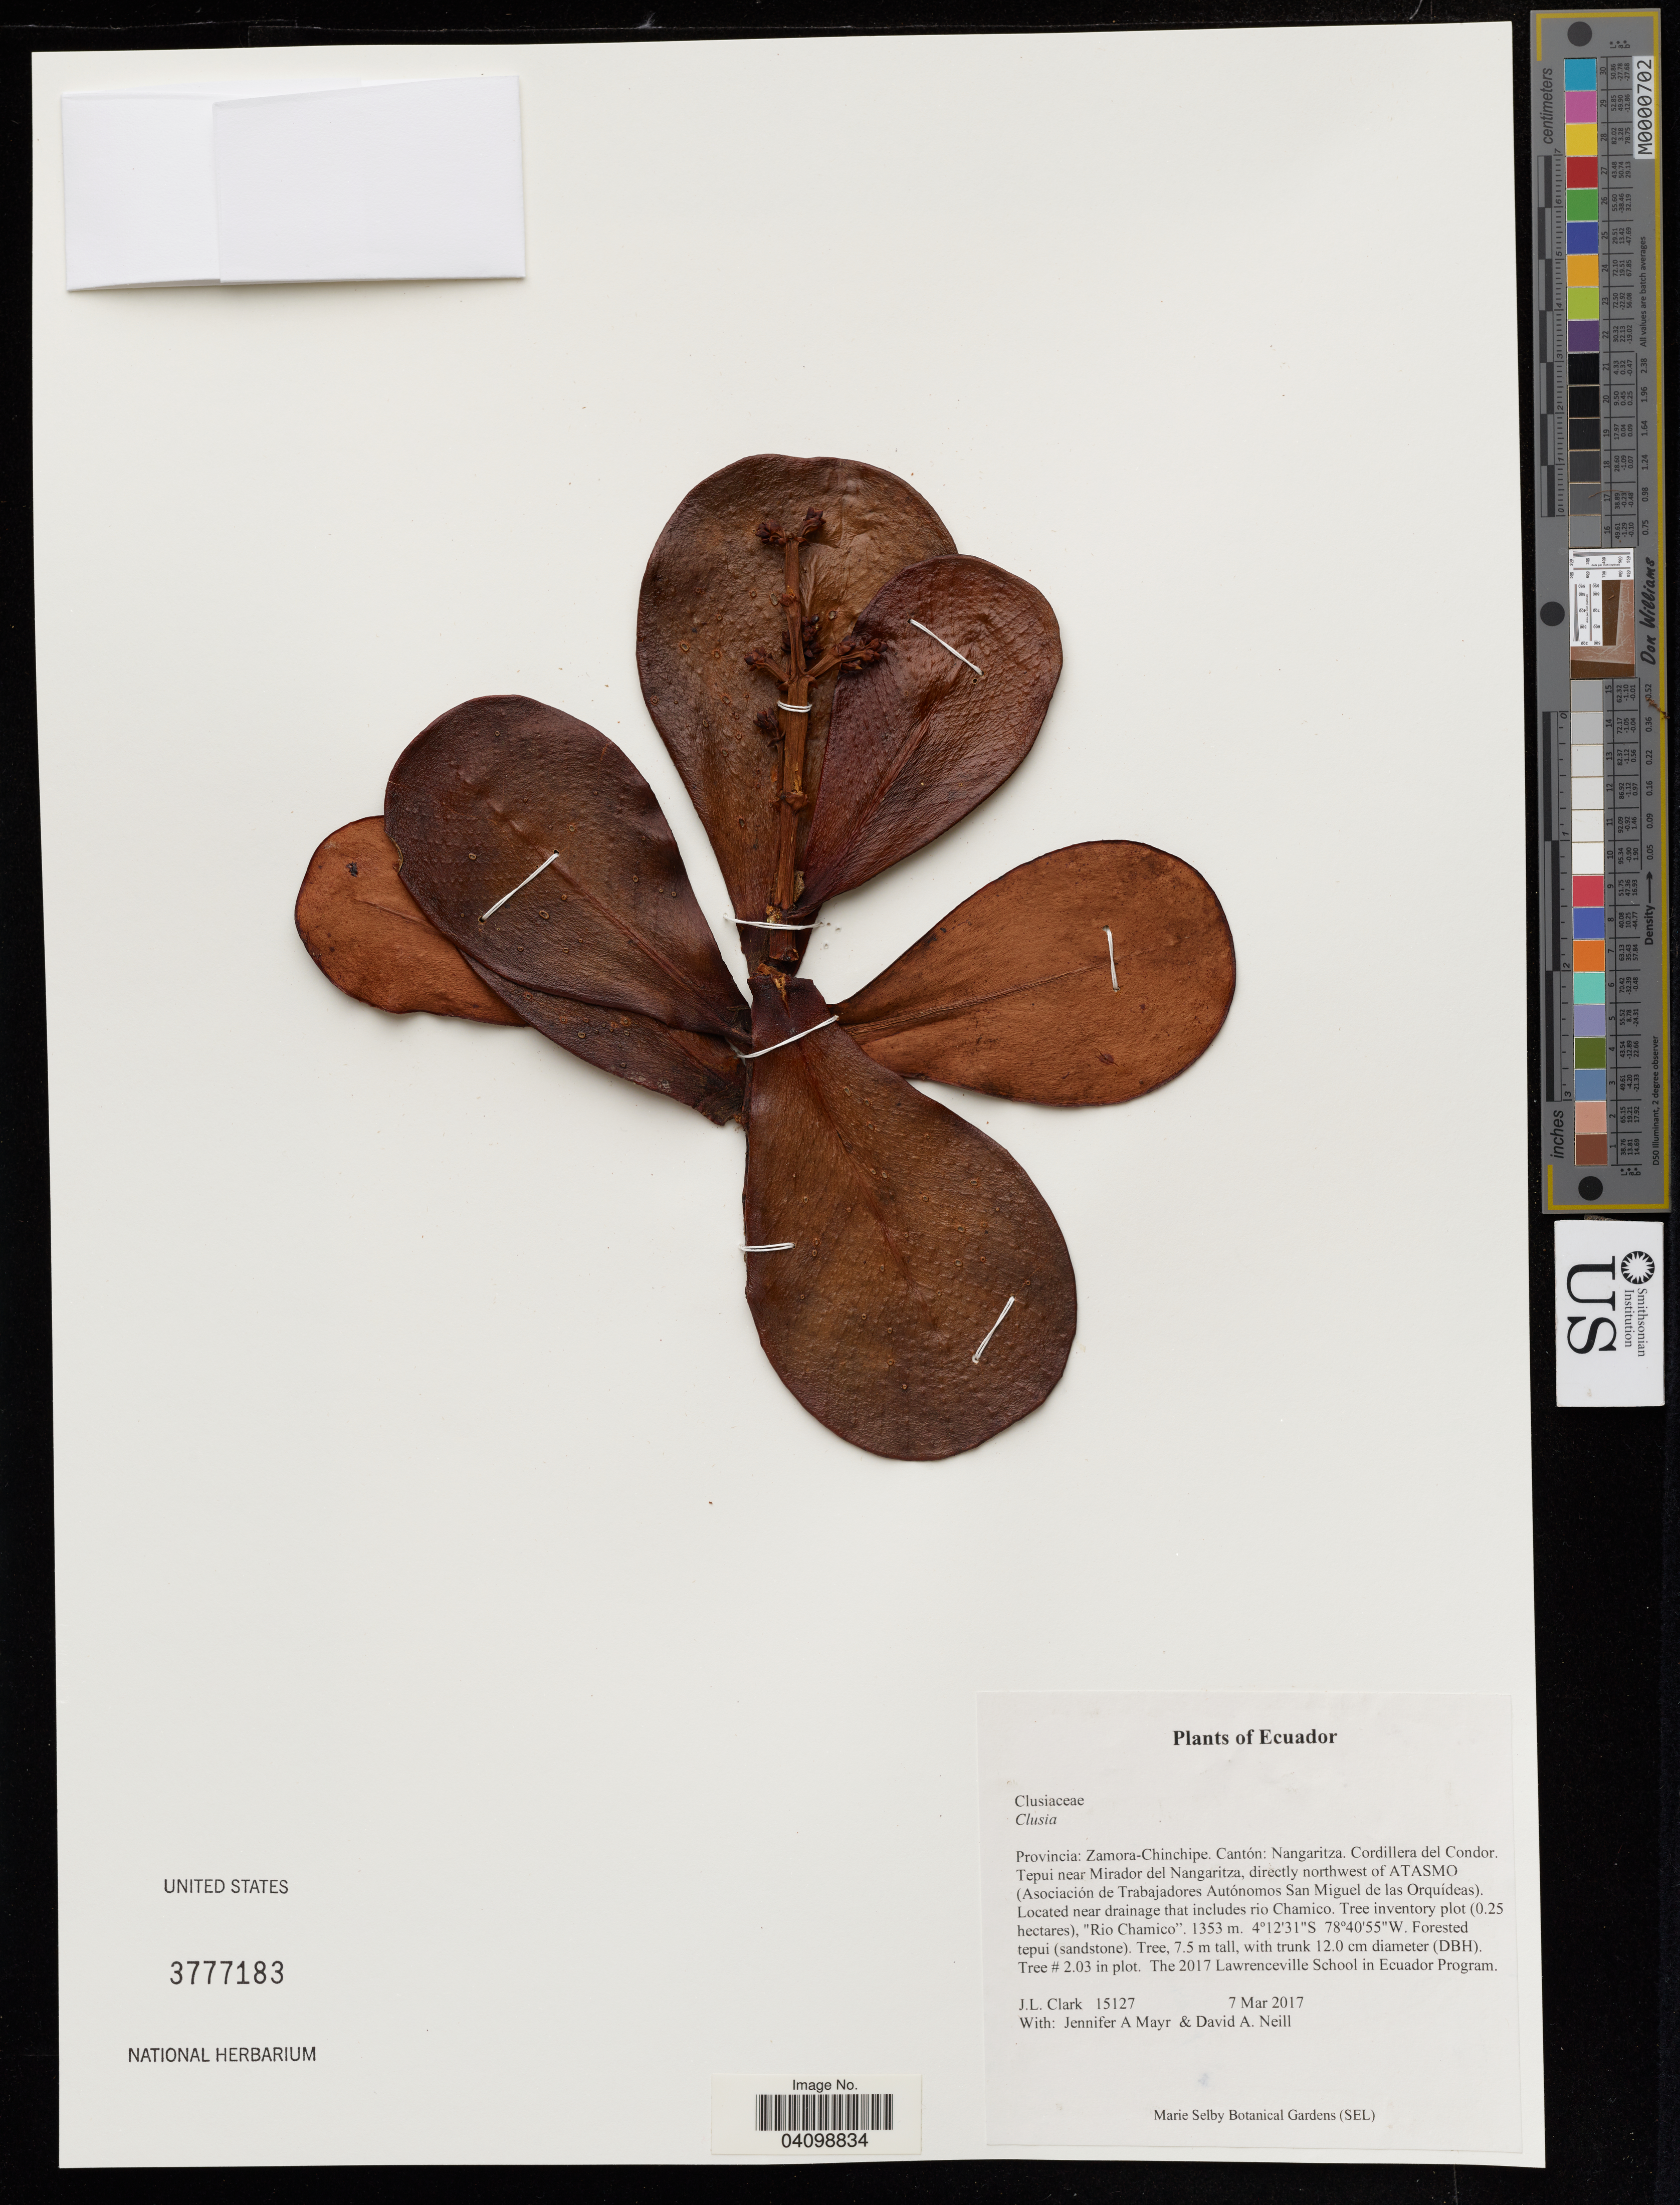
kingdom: Plantae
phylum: Tracheophyta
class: Magnoliopsida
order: Malpighiales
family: Clusiaceae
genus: Clusia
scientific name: Clusia sp.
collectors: J. Clark, J. Mayr & D. A. Neill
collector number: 15127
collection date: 2018-03-07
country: Ecuador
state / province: Zamora-Chinchipe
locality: Cantón: Nangaritza. Cordillera del Condor. Tepui near Mirador del Nangaritza, directly northwest of ATASMO (Asociación de Trabajadores Autónomos San Miguel de las Orquídeas). Located near drainage that includes rio Chamico. Tree inventory plot (0.25 hecta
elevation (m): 1353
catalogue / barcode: US 3777183